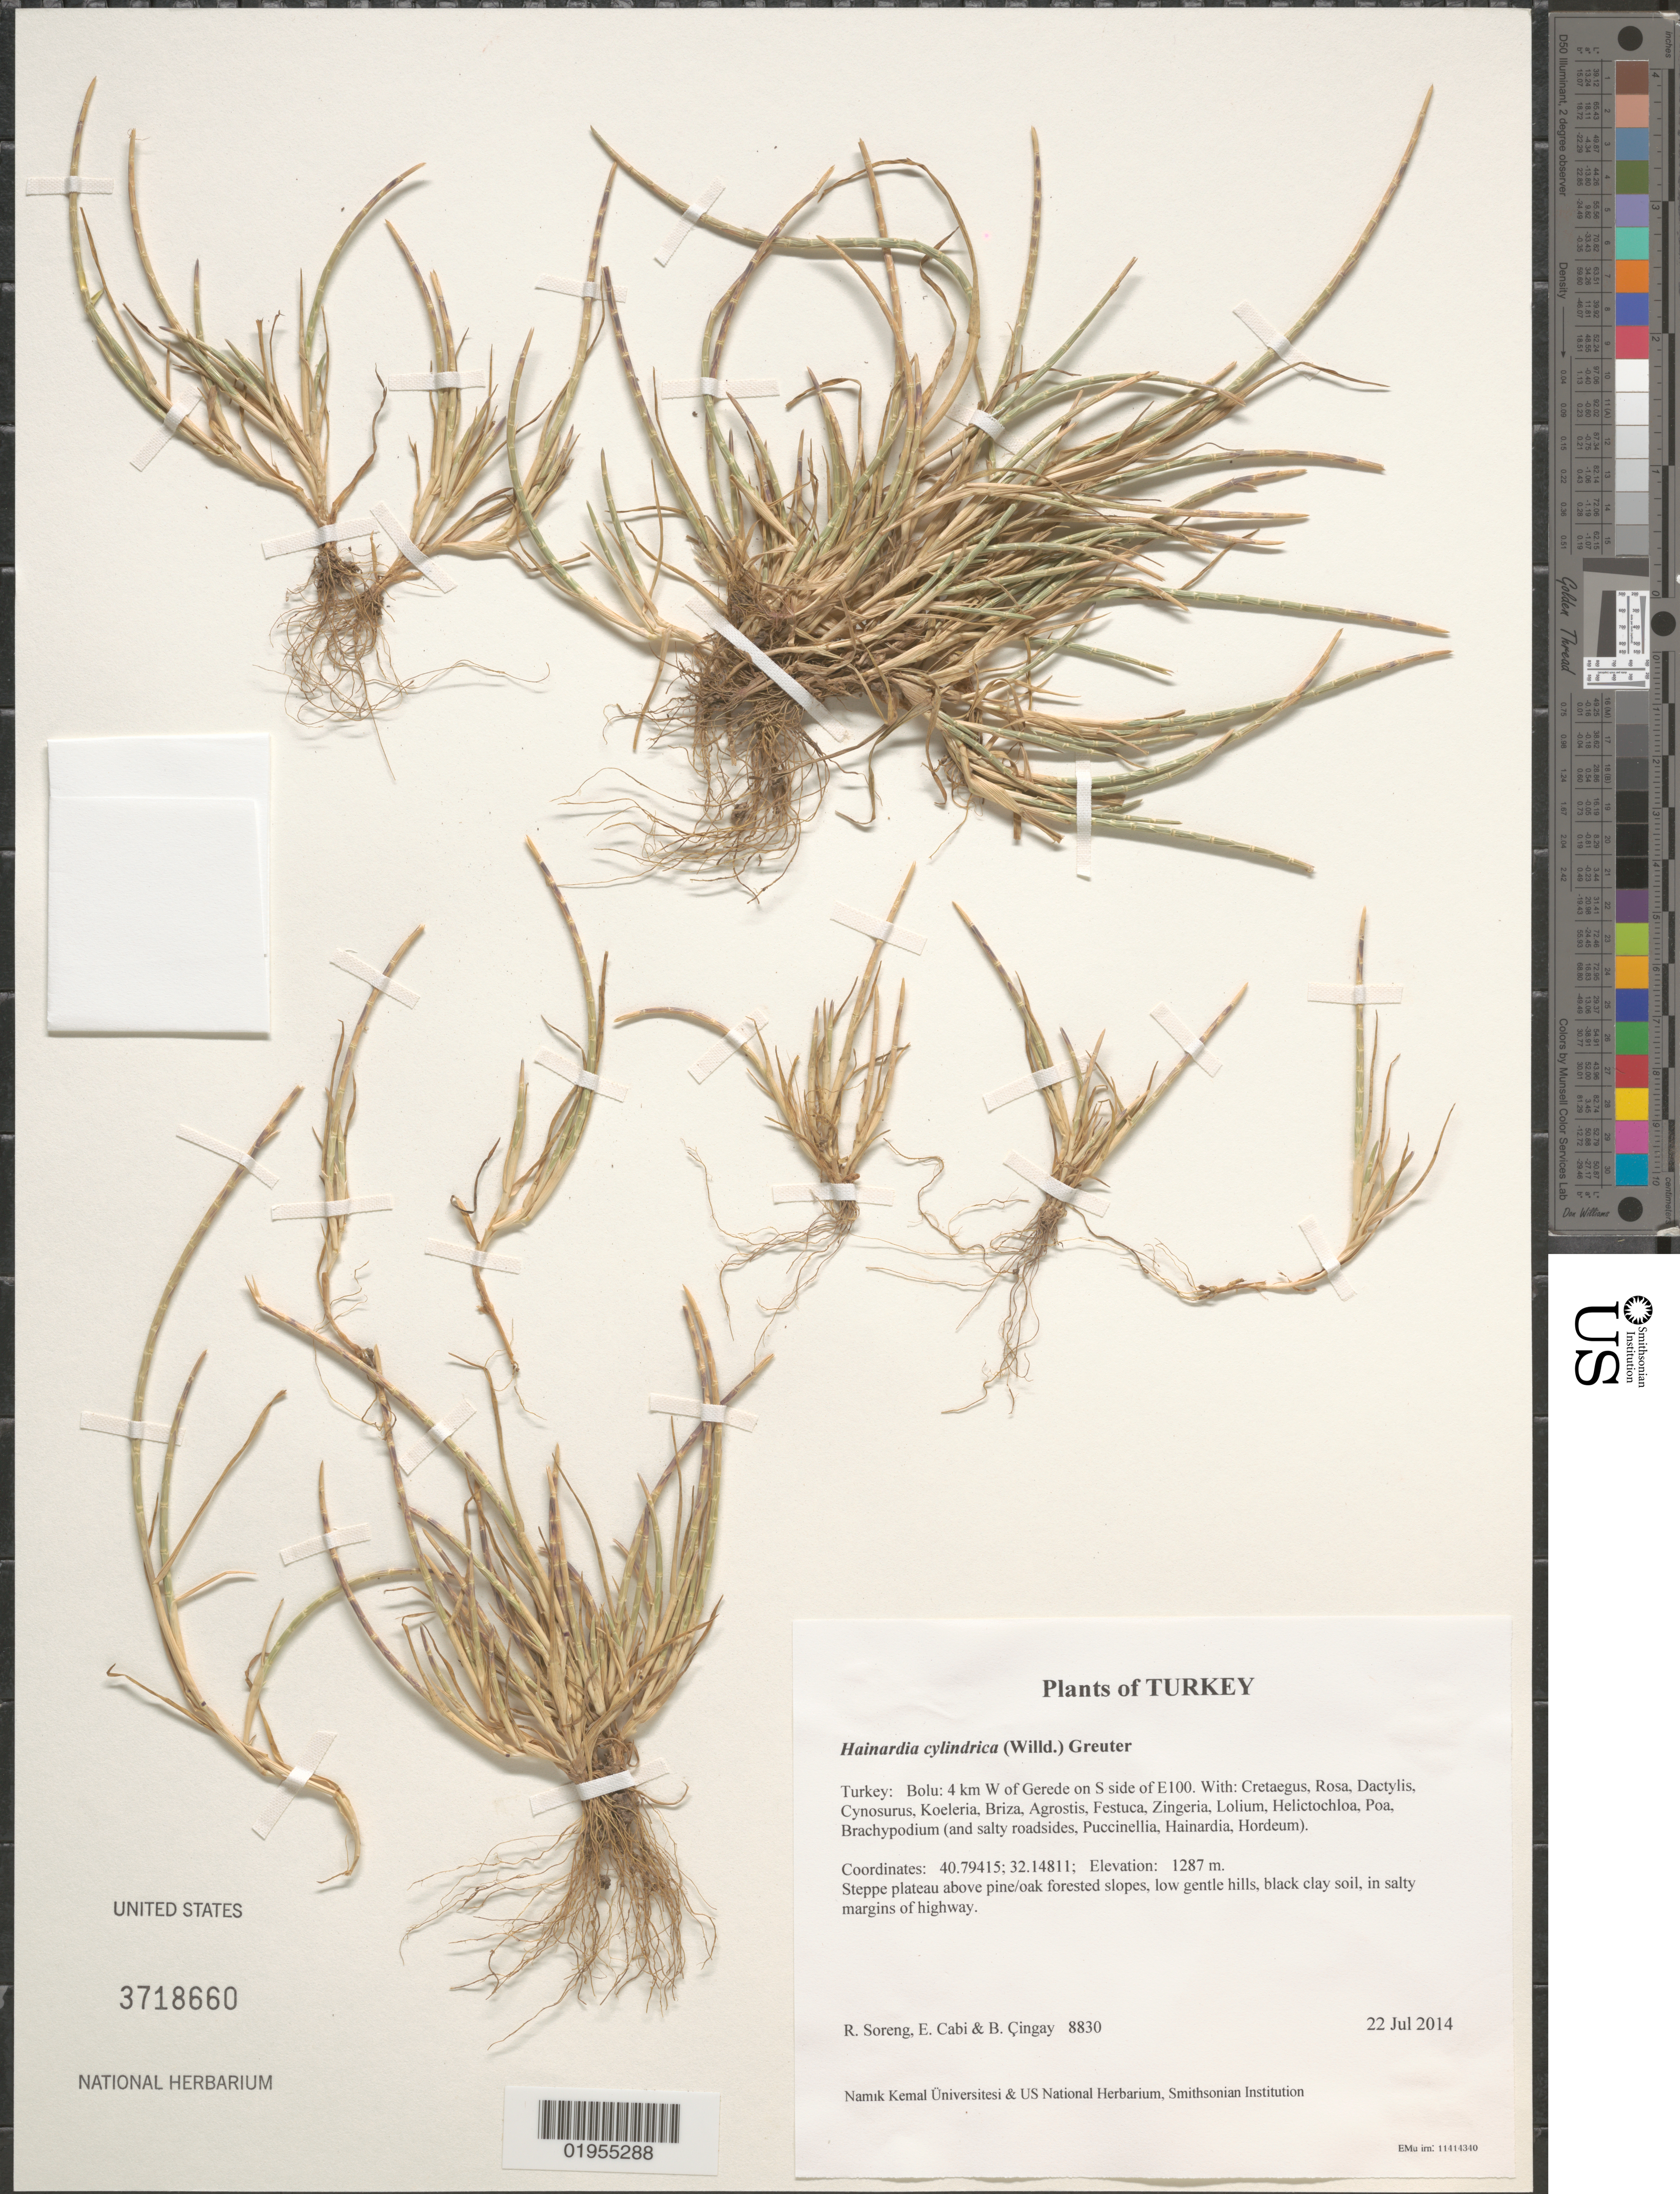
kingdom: Plantae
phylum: Tracheophyta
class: Liliopsida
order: Poales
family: Poaceae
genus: Hainardia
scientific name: Hainardia cylindrica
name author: (Willd.) Greuter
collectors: R. J. Soreng, E. Cabi & B. Çıngay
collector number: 8830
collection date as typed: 22 Jul 2014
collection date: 2014-07-22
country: Turkey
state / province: Bolu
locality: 4 km W of Gerede on S side of E100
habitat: Steppe plateau above pine/oak forested slopes, low gentle hills, black clay soil, in salty margins of highway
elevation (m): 1287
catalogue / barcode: US 3718660